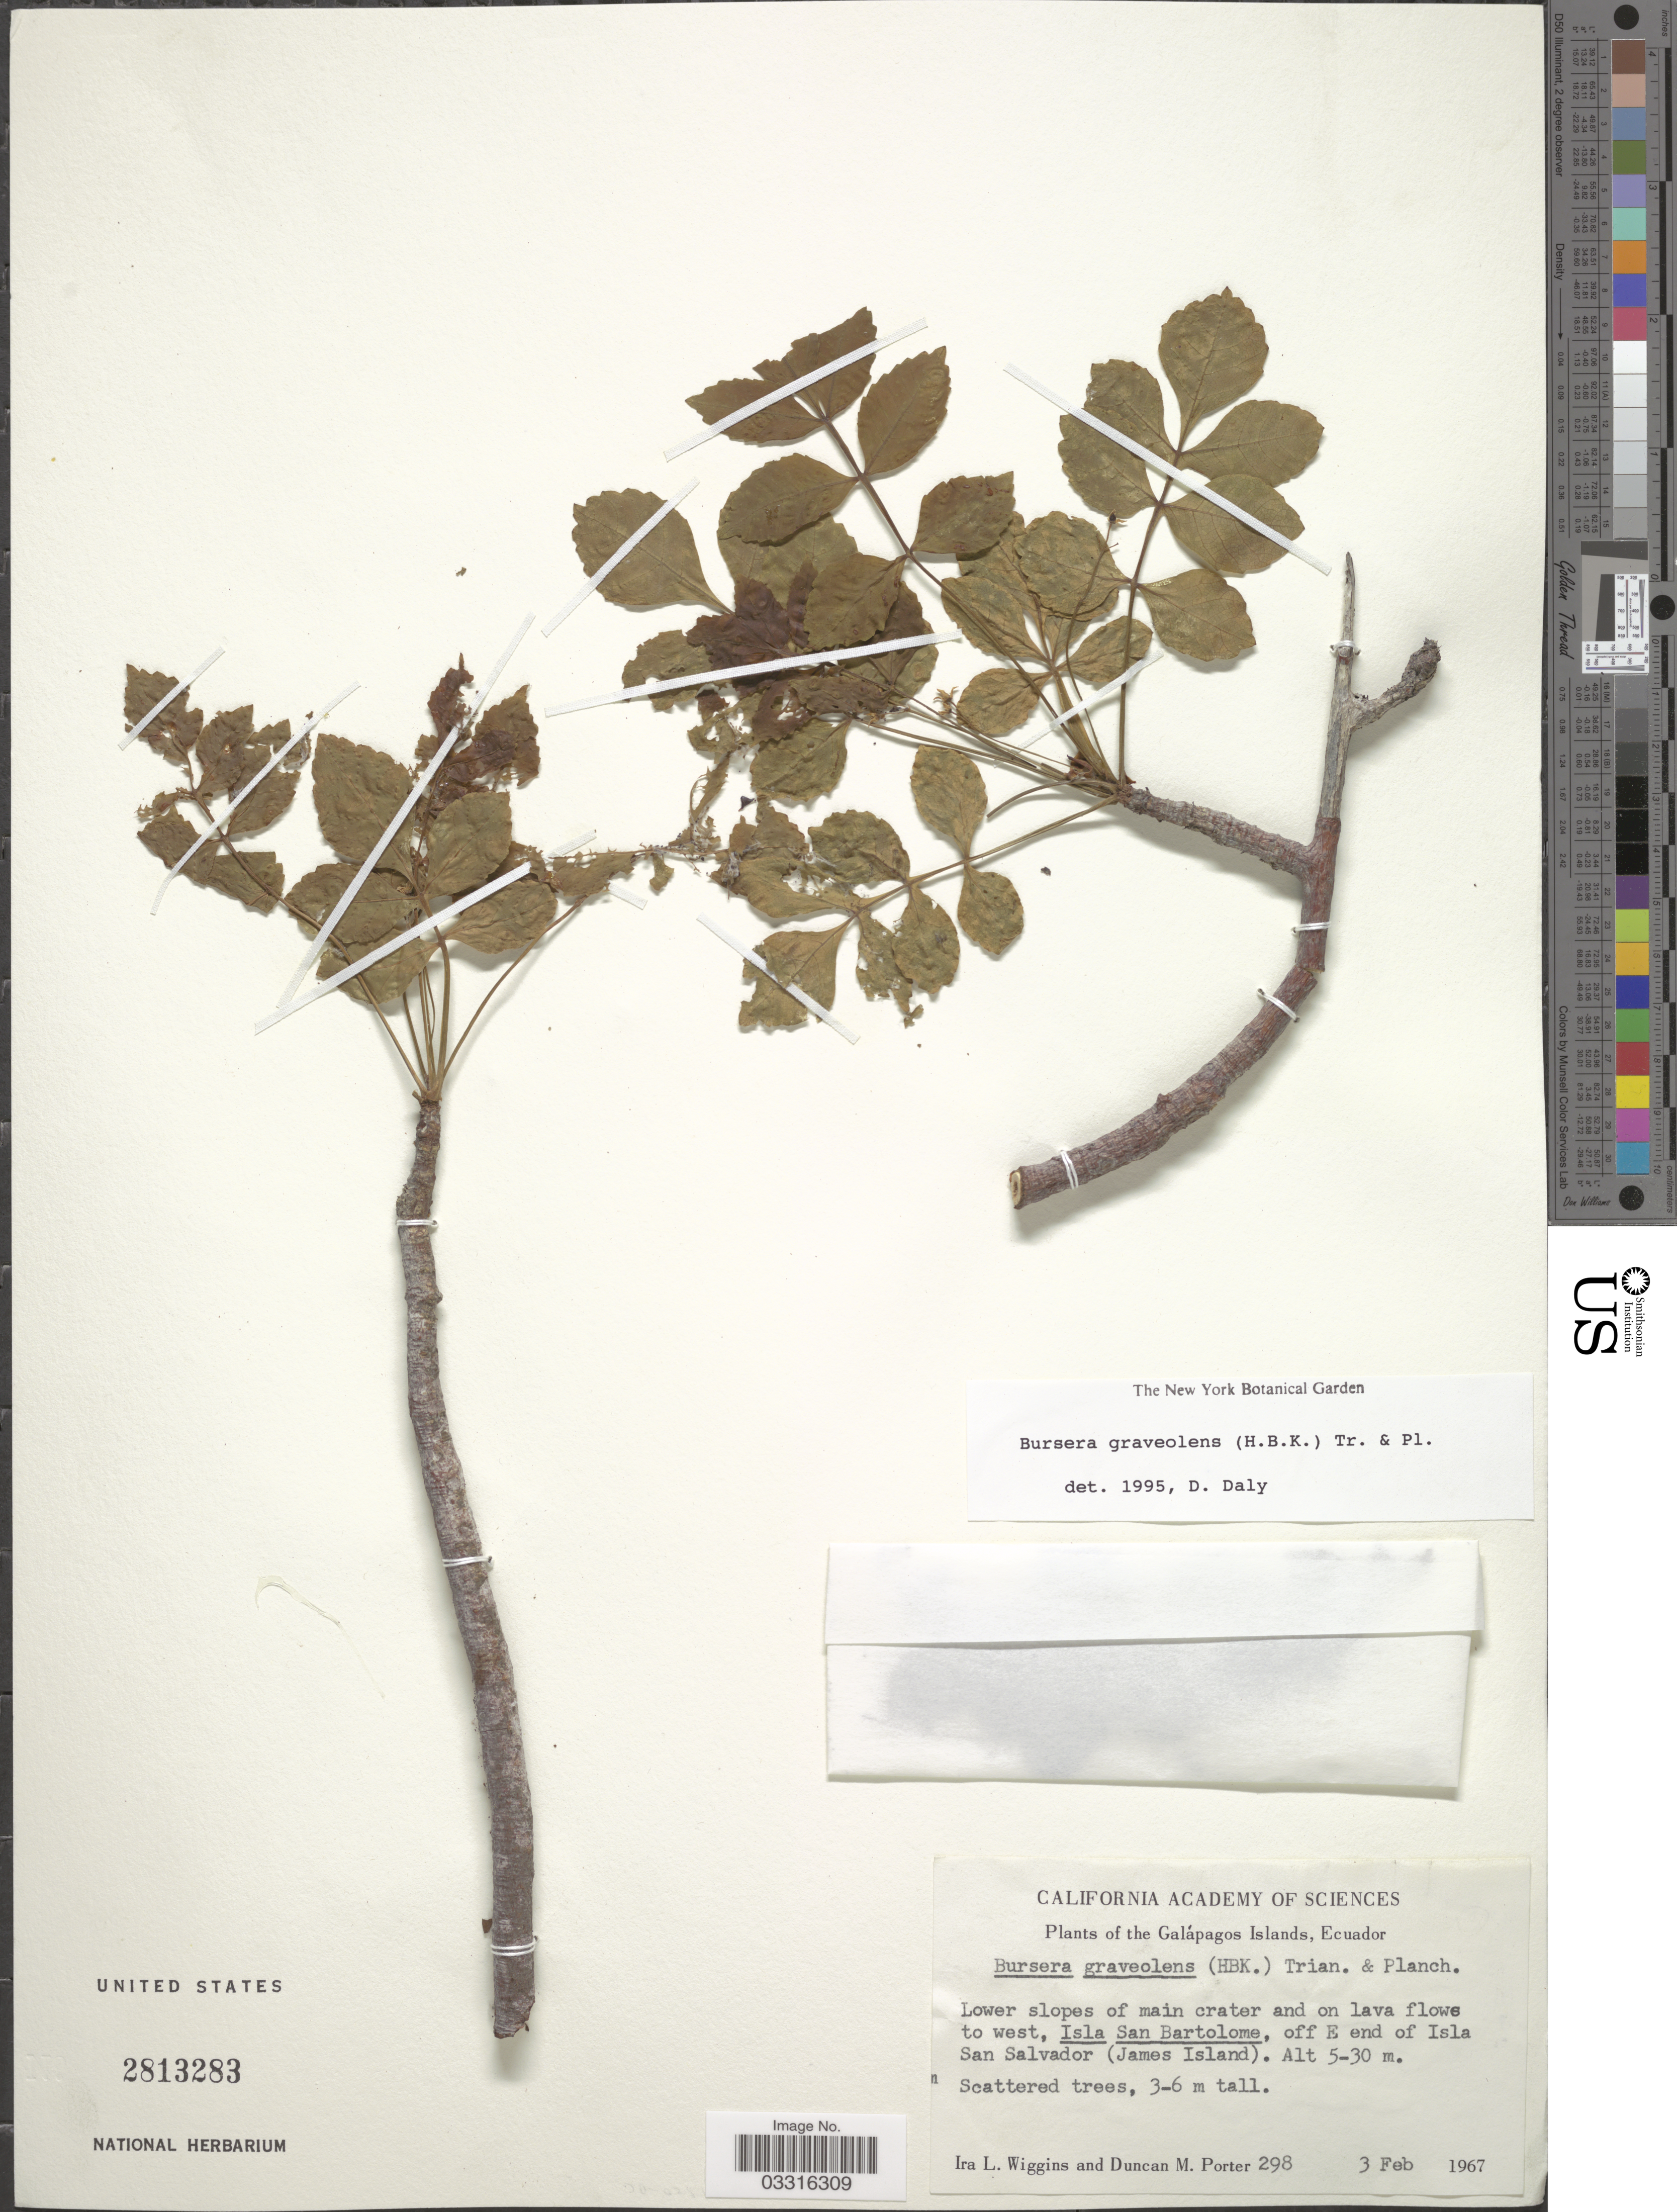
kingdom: Plantae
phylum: Tracheophyta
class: Magnoliopsida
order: Sapindales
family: Burseraceae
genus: Bursera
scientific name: Bursera graveolens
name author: (Kunth) Triana & Planch.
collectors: I. L. Wiggins & D. M. Porter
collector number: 298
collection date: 1967-02-03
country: Ecuador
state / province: Colón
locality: Galápagos Islands, Lower slopes of main crater and on Lava flows to west, Isla San Bartolome, off E end of Isla San Salvador (James Island).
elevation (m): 5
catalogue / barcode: US 2813283